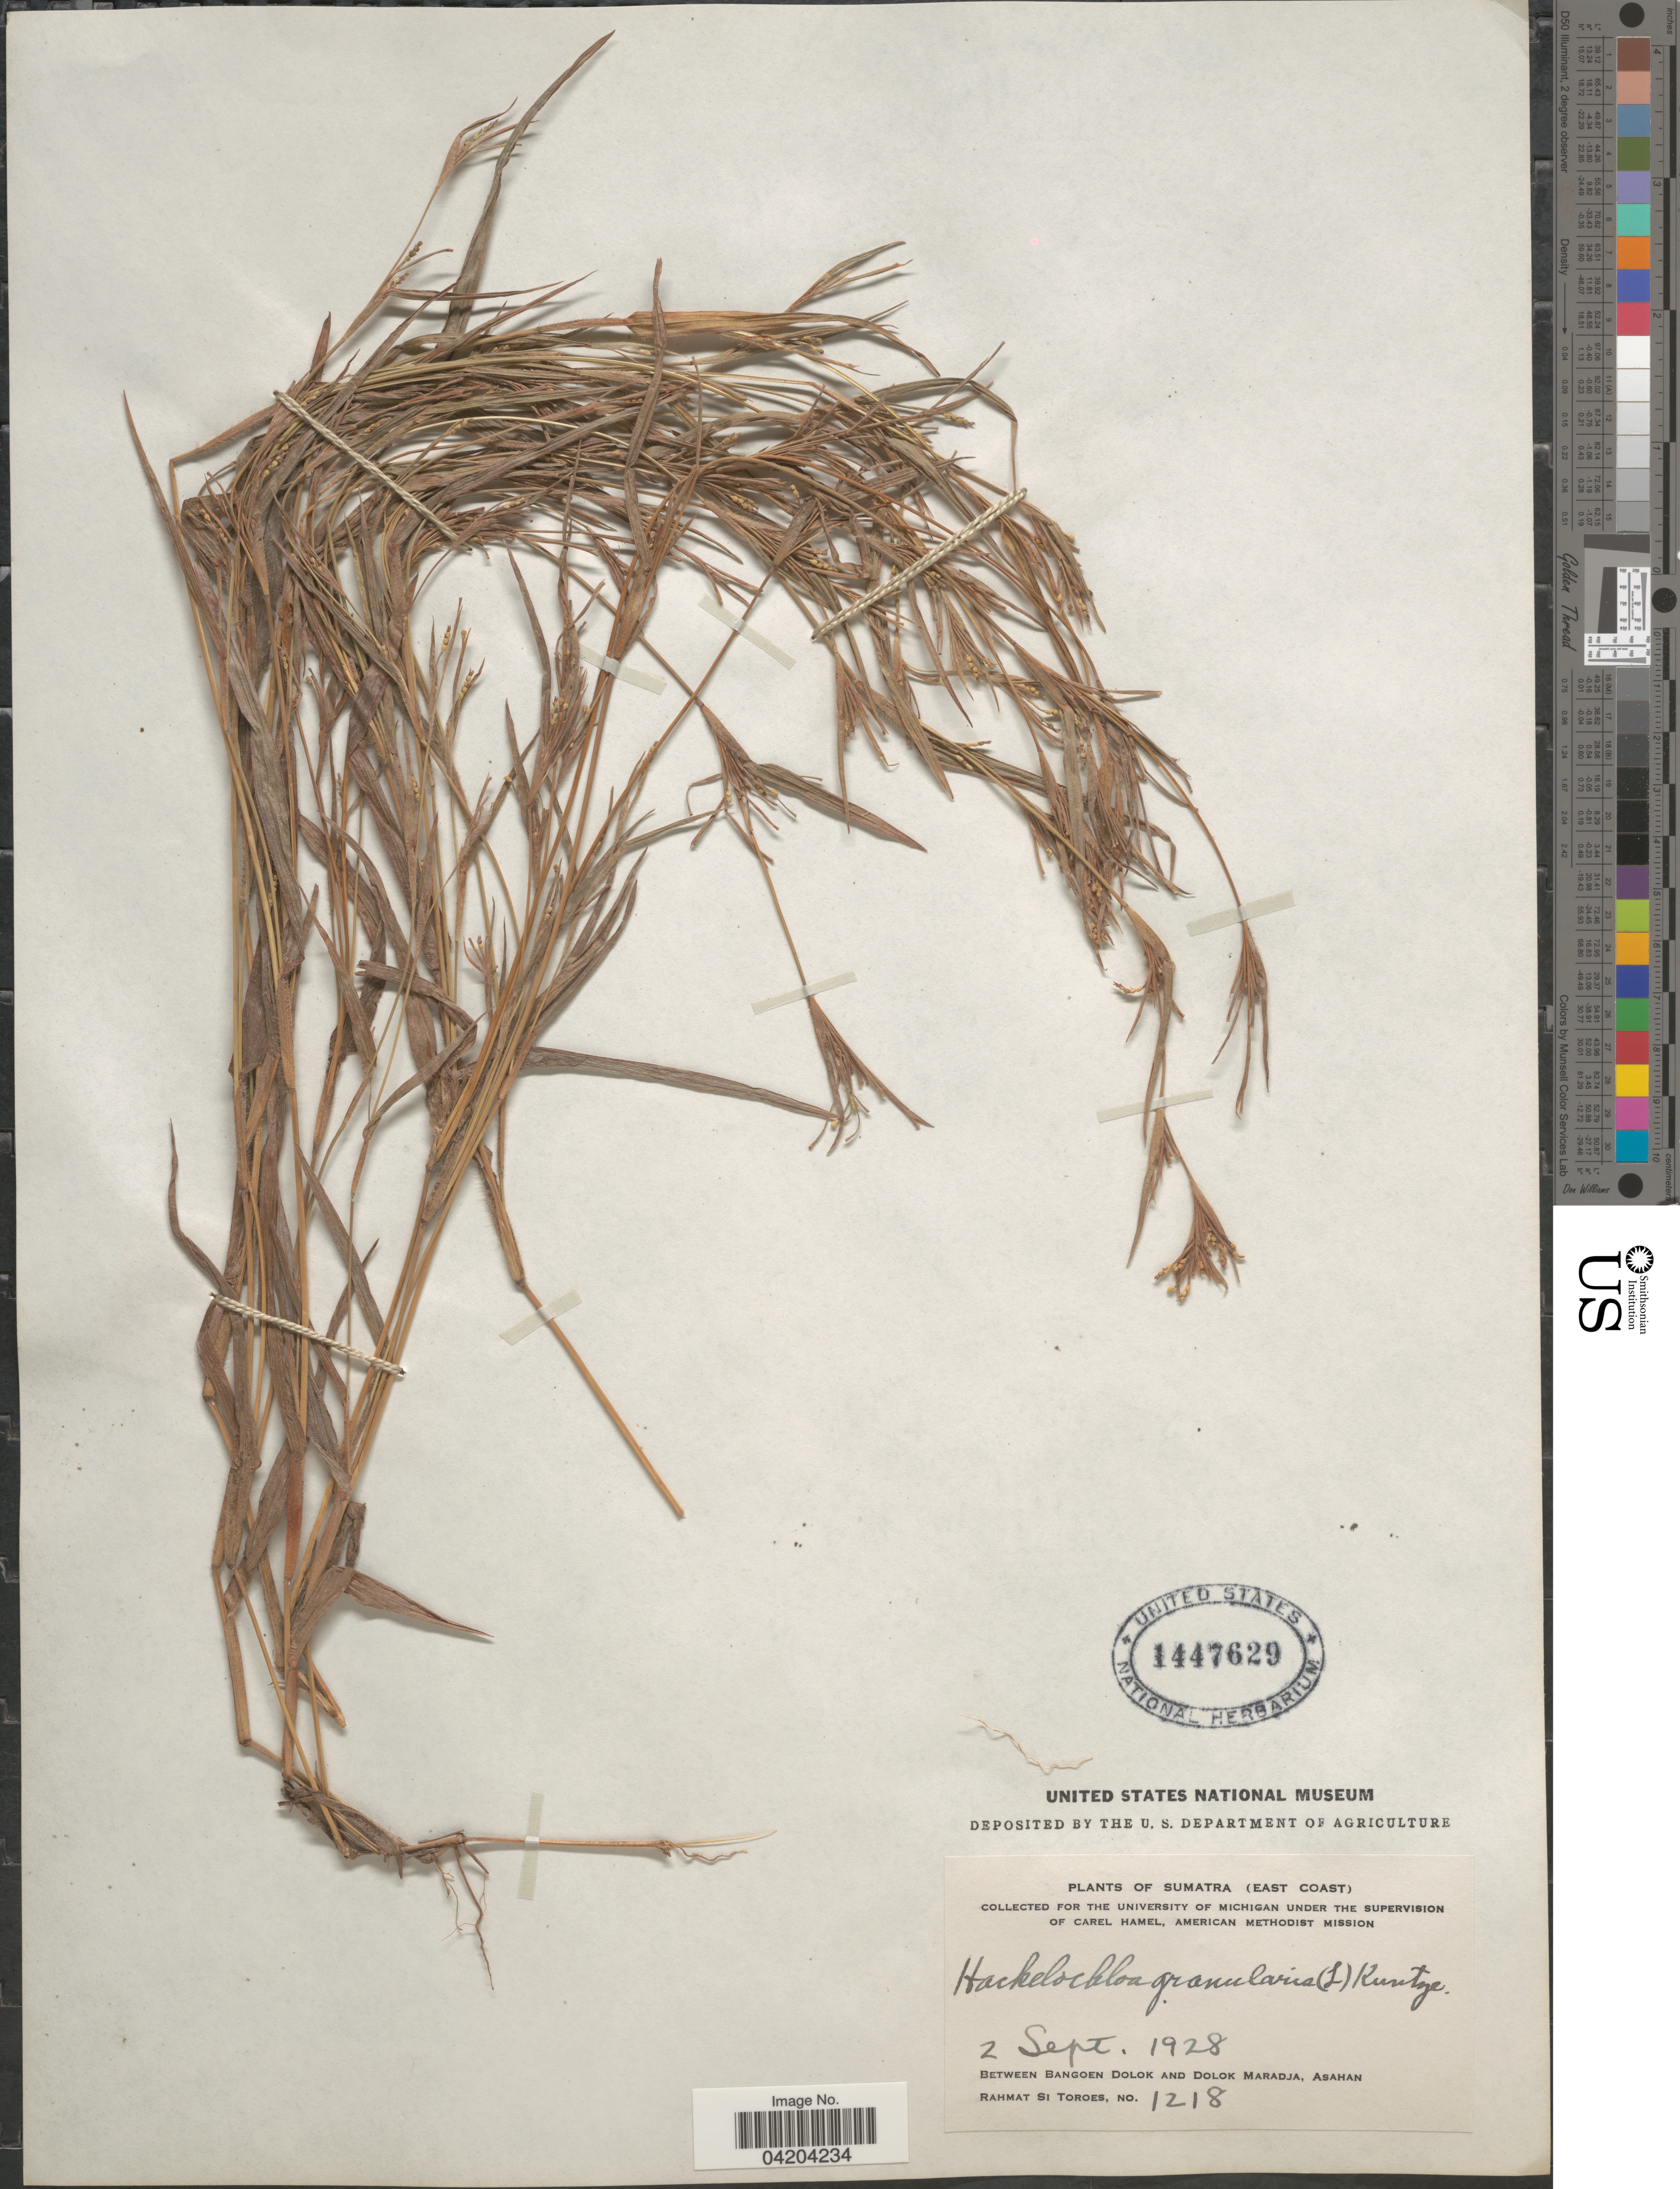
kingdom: Plantae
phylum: Tracheophyta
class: Liliopsida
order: Poales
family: Poaceae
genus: Mnesithea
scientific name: Mnesithea granularis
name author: (L.) de Koning & Sosef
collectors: Rahmat Si Boeea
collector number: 1218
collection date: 1928-09-02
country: Indonesia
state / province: Sumatra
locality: (East Coast). Between Bangoen Dolok and Dolok Maradja, Asahan.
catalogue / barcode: US 1447629